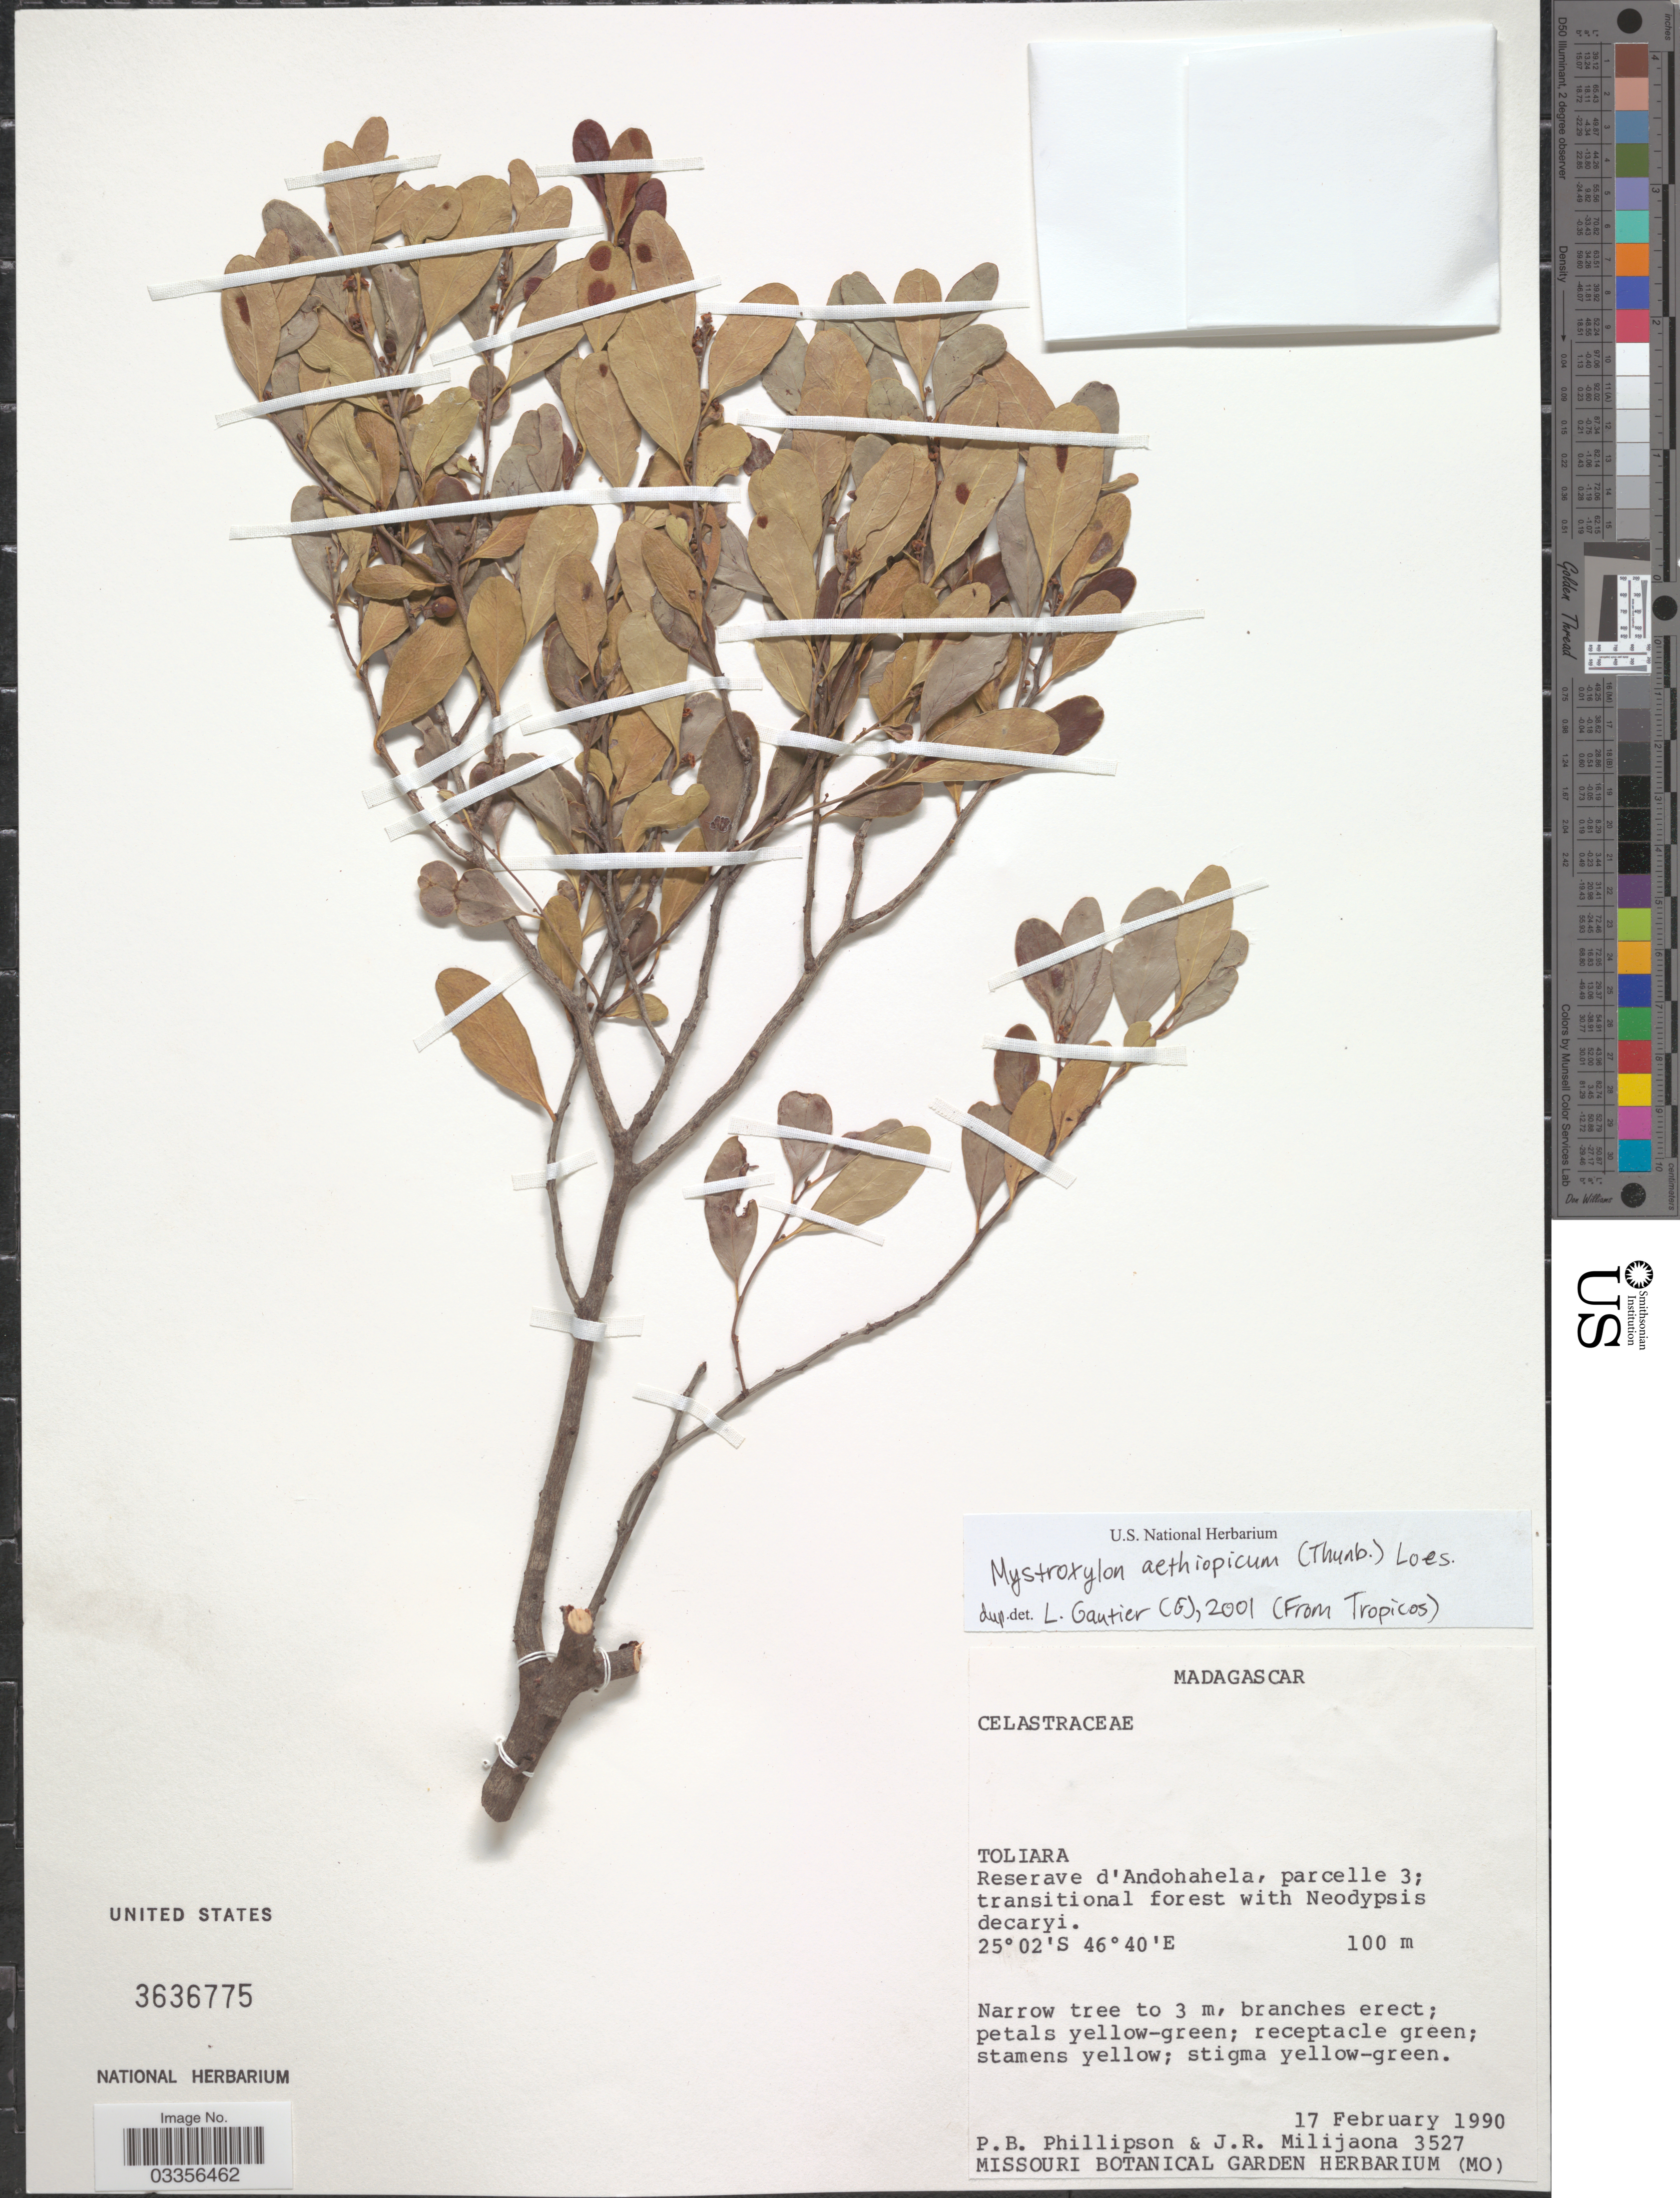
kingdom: Plantae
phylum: Tracheophyta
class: Magnoliopsida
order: Celastrales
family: Celastraceae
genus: Mystroxylon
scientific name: Mystroxylon aethiopicum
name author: (Thunb.) Loes.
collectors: P. B. Phillipson & J. R. Milijaona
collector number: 3527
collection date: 1990-02-17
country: Madagascar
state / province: Anosy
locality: Reserave d'Andohahela, parcelle 3.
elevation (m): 100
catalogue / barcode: US 3636775